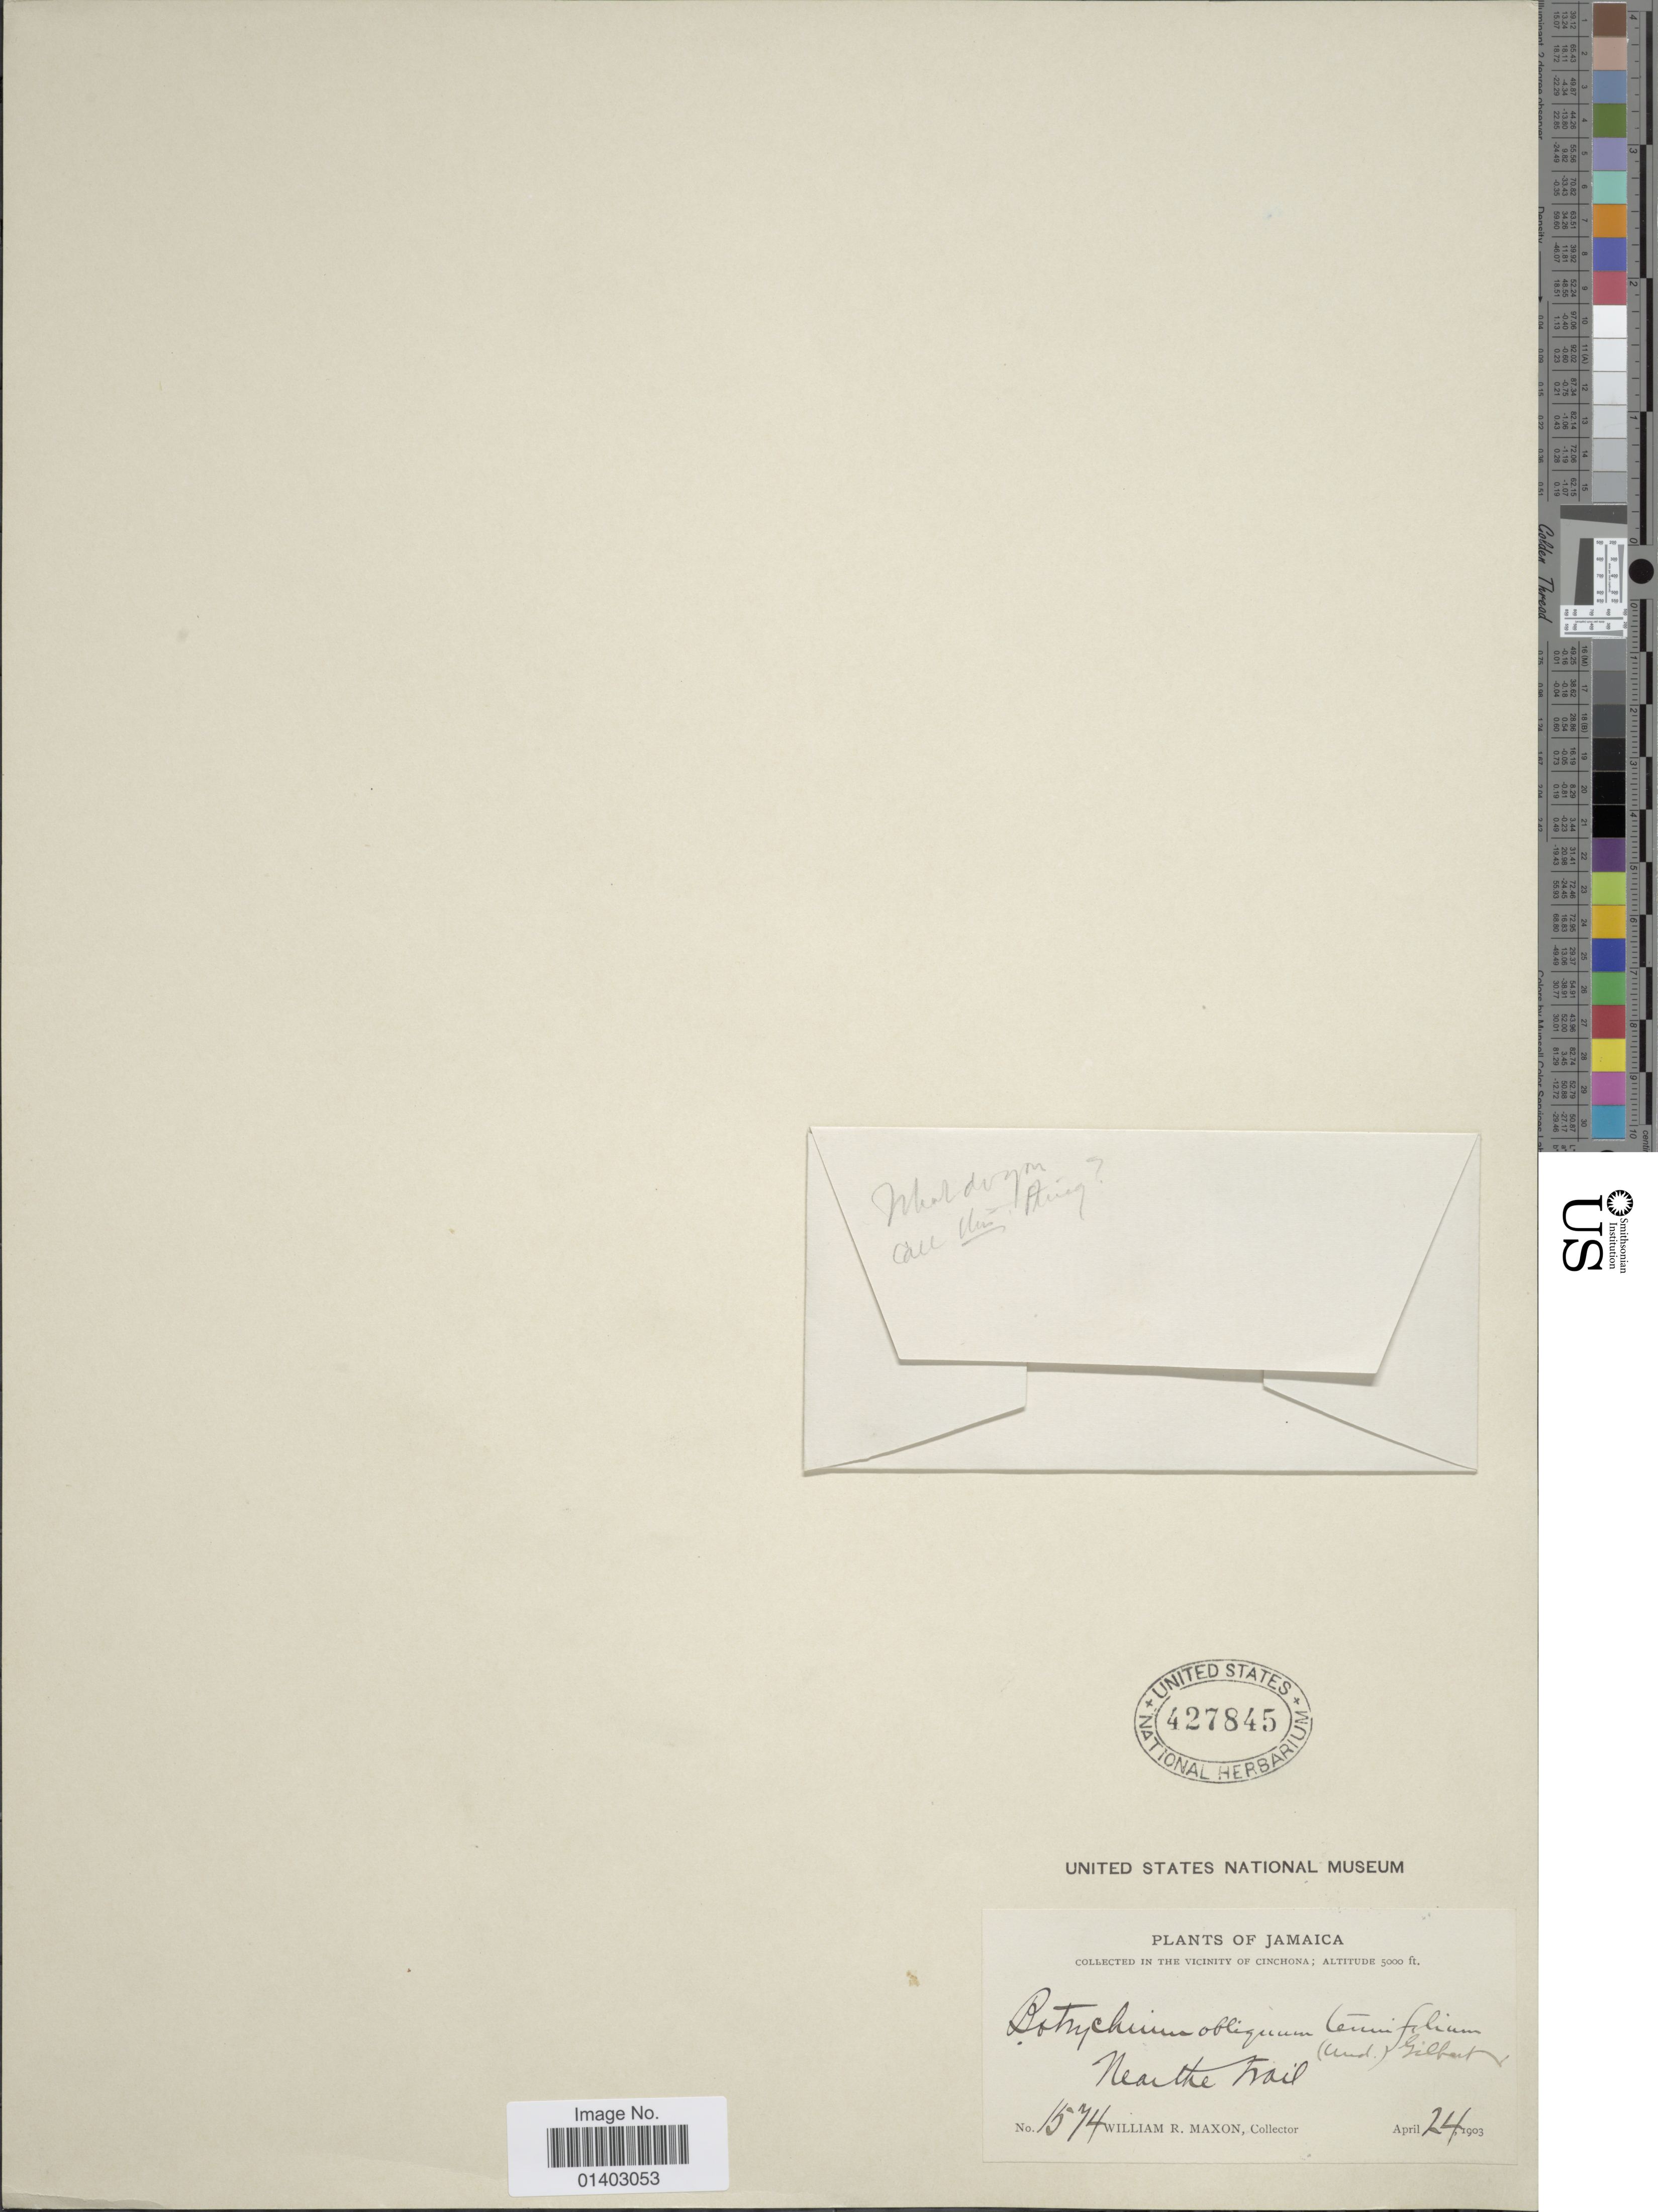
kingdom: Plantae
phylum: Tracheophyta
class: Polypodiopsida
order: Ophioglossales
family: Ophioglossaceae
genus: Botrychium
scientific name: Botrychium sp.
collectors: W. R. Maxon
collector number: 1574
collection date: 1903-04-24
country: Jamaica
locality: In the vicinity of Cinchona. Near the trail.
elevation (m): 1524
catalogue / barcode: US 427845